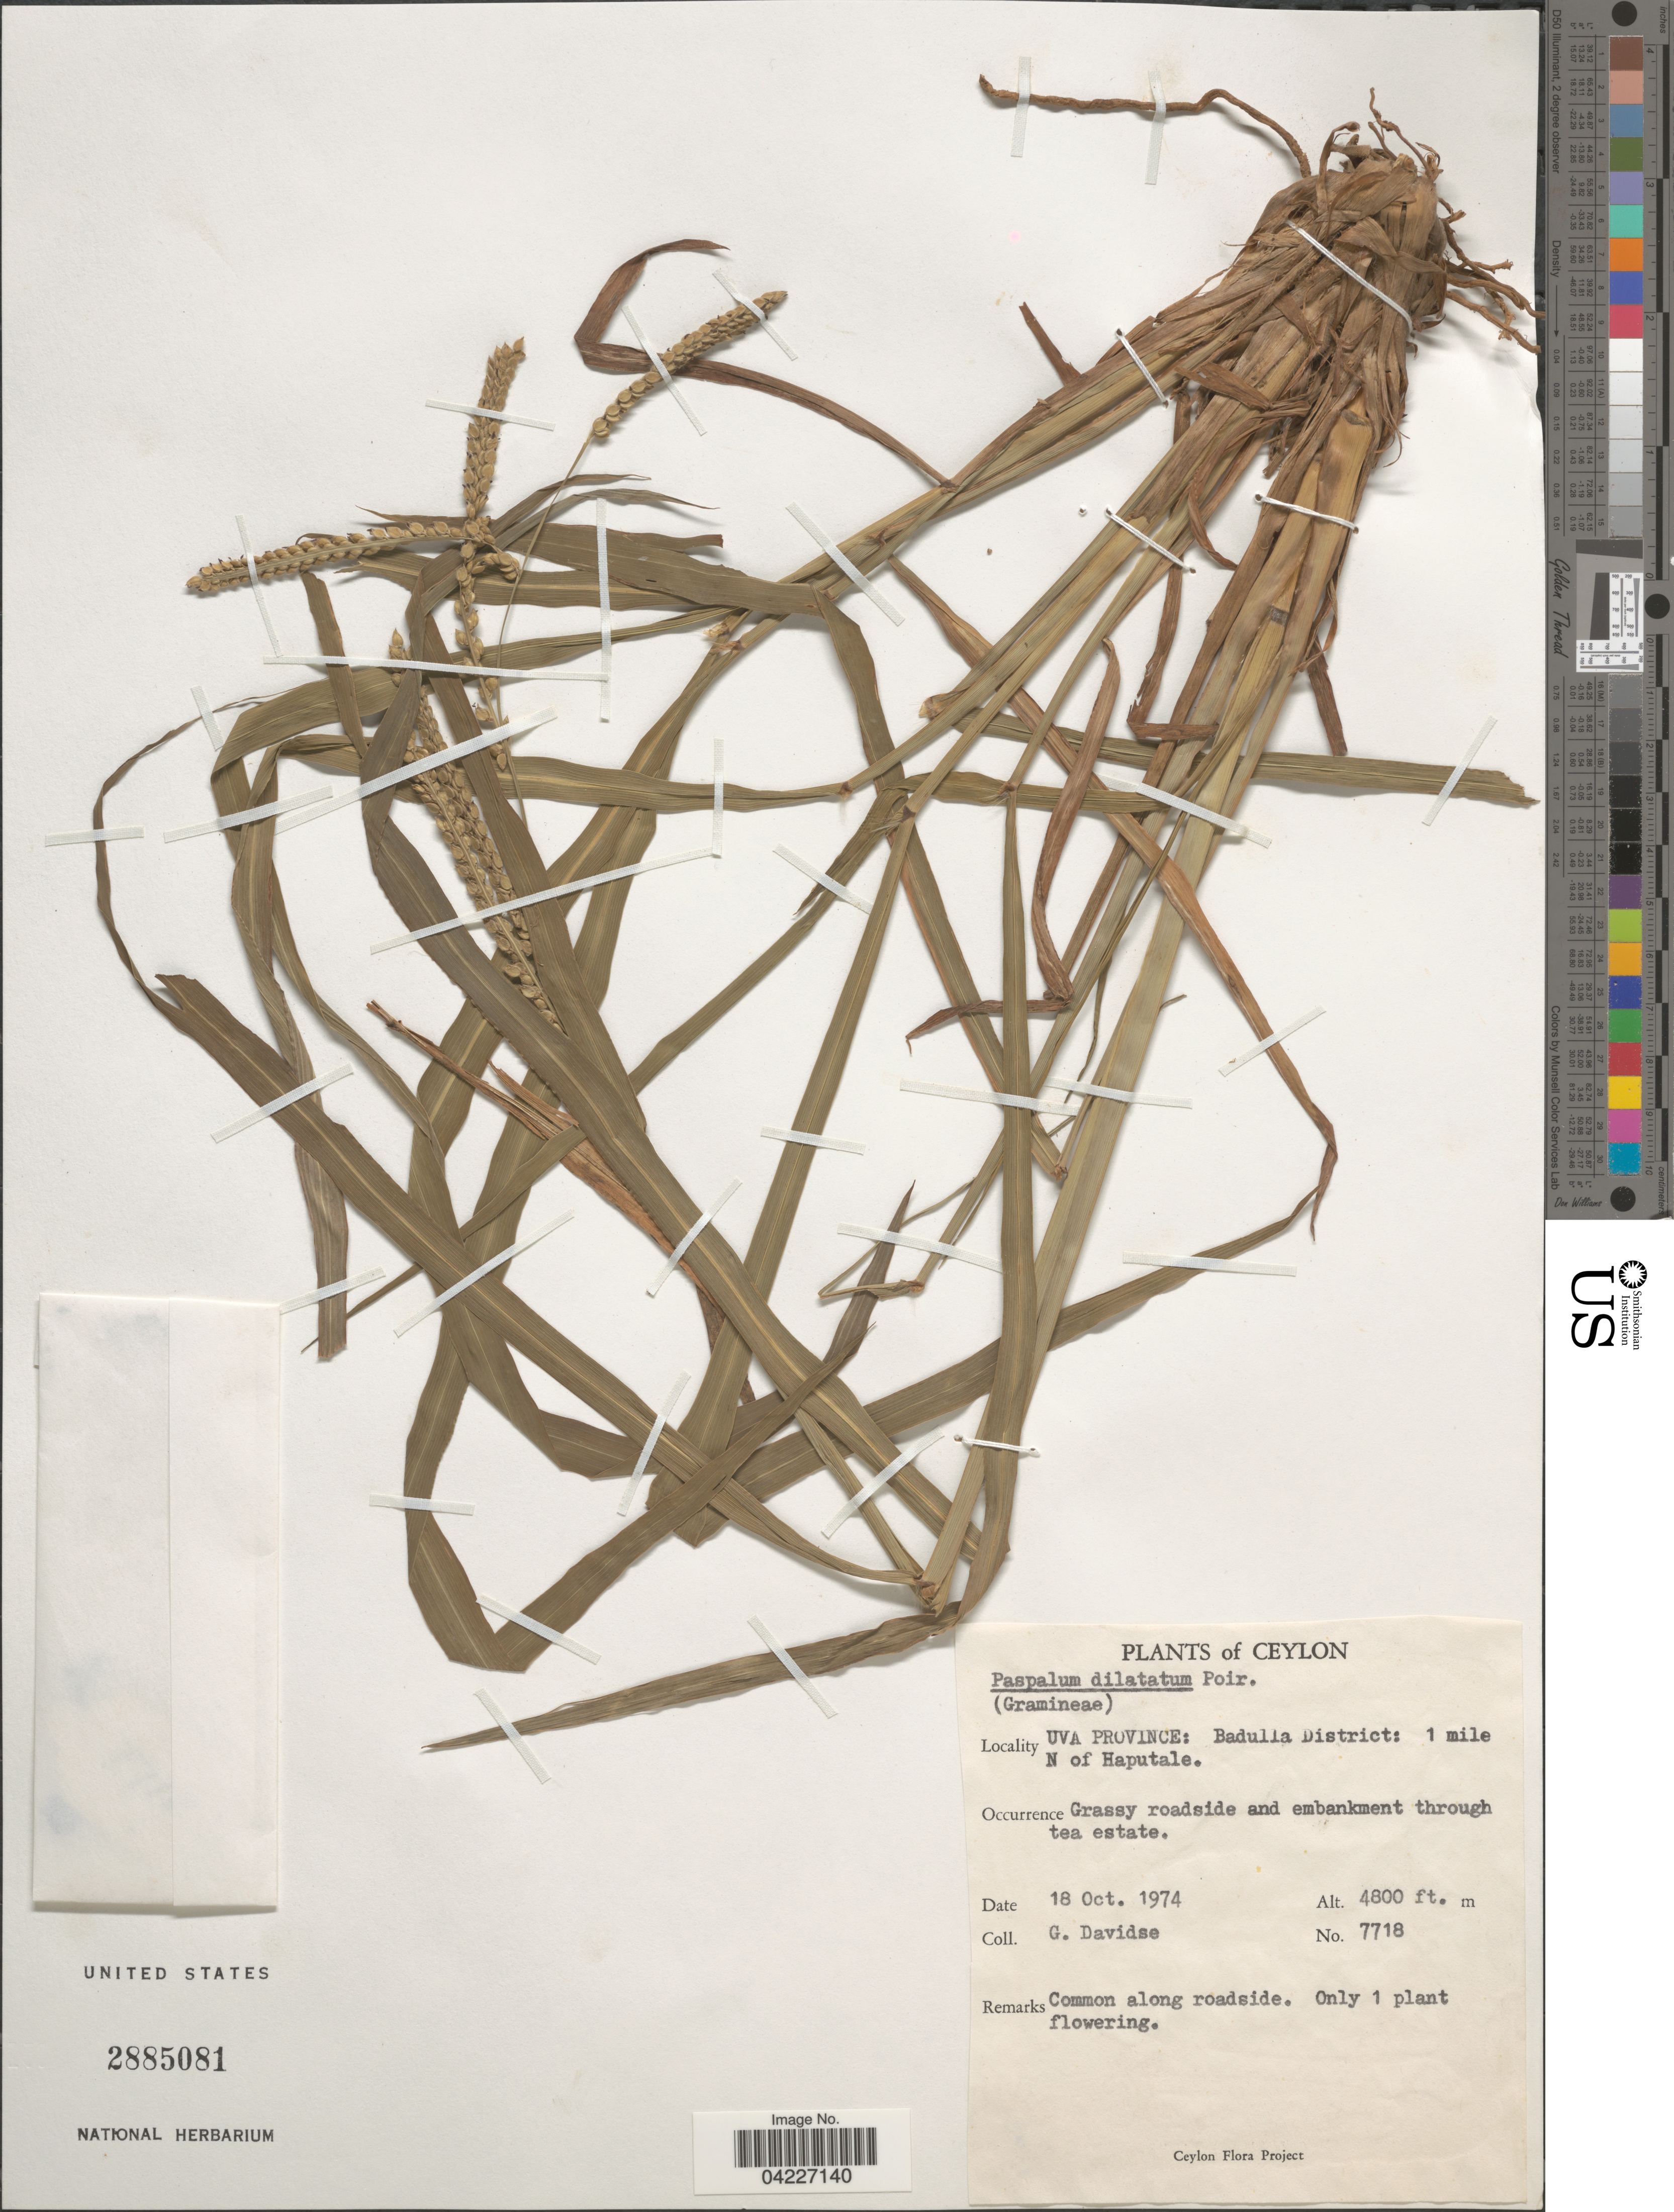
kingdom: Plantae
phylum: Tracheophyta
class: Liliopsida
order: Poales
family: Poaceae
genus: Paspalum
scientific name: Paspalum dilatatum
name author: Poir.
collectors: G. Davidse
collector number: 7718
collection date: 1974-10-18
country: Sri Lanka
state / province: Uva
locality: Ceylon. Badulla District: 1 mile N of Haputale.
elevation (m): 1463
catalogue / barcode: US 2885081